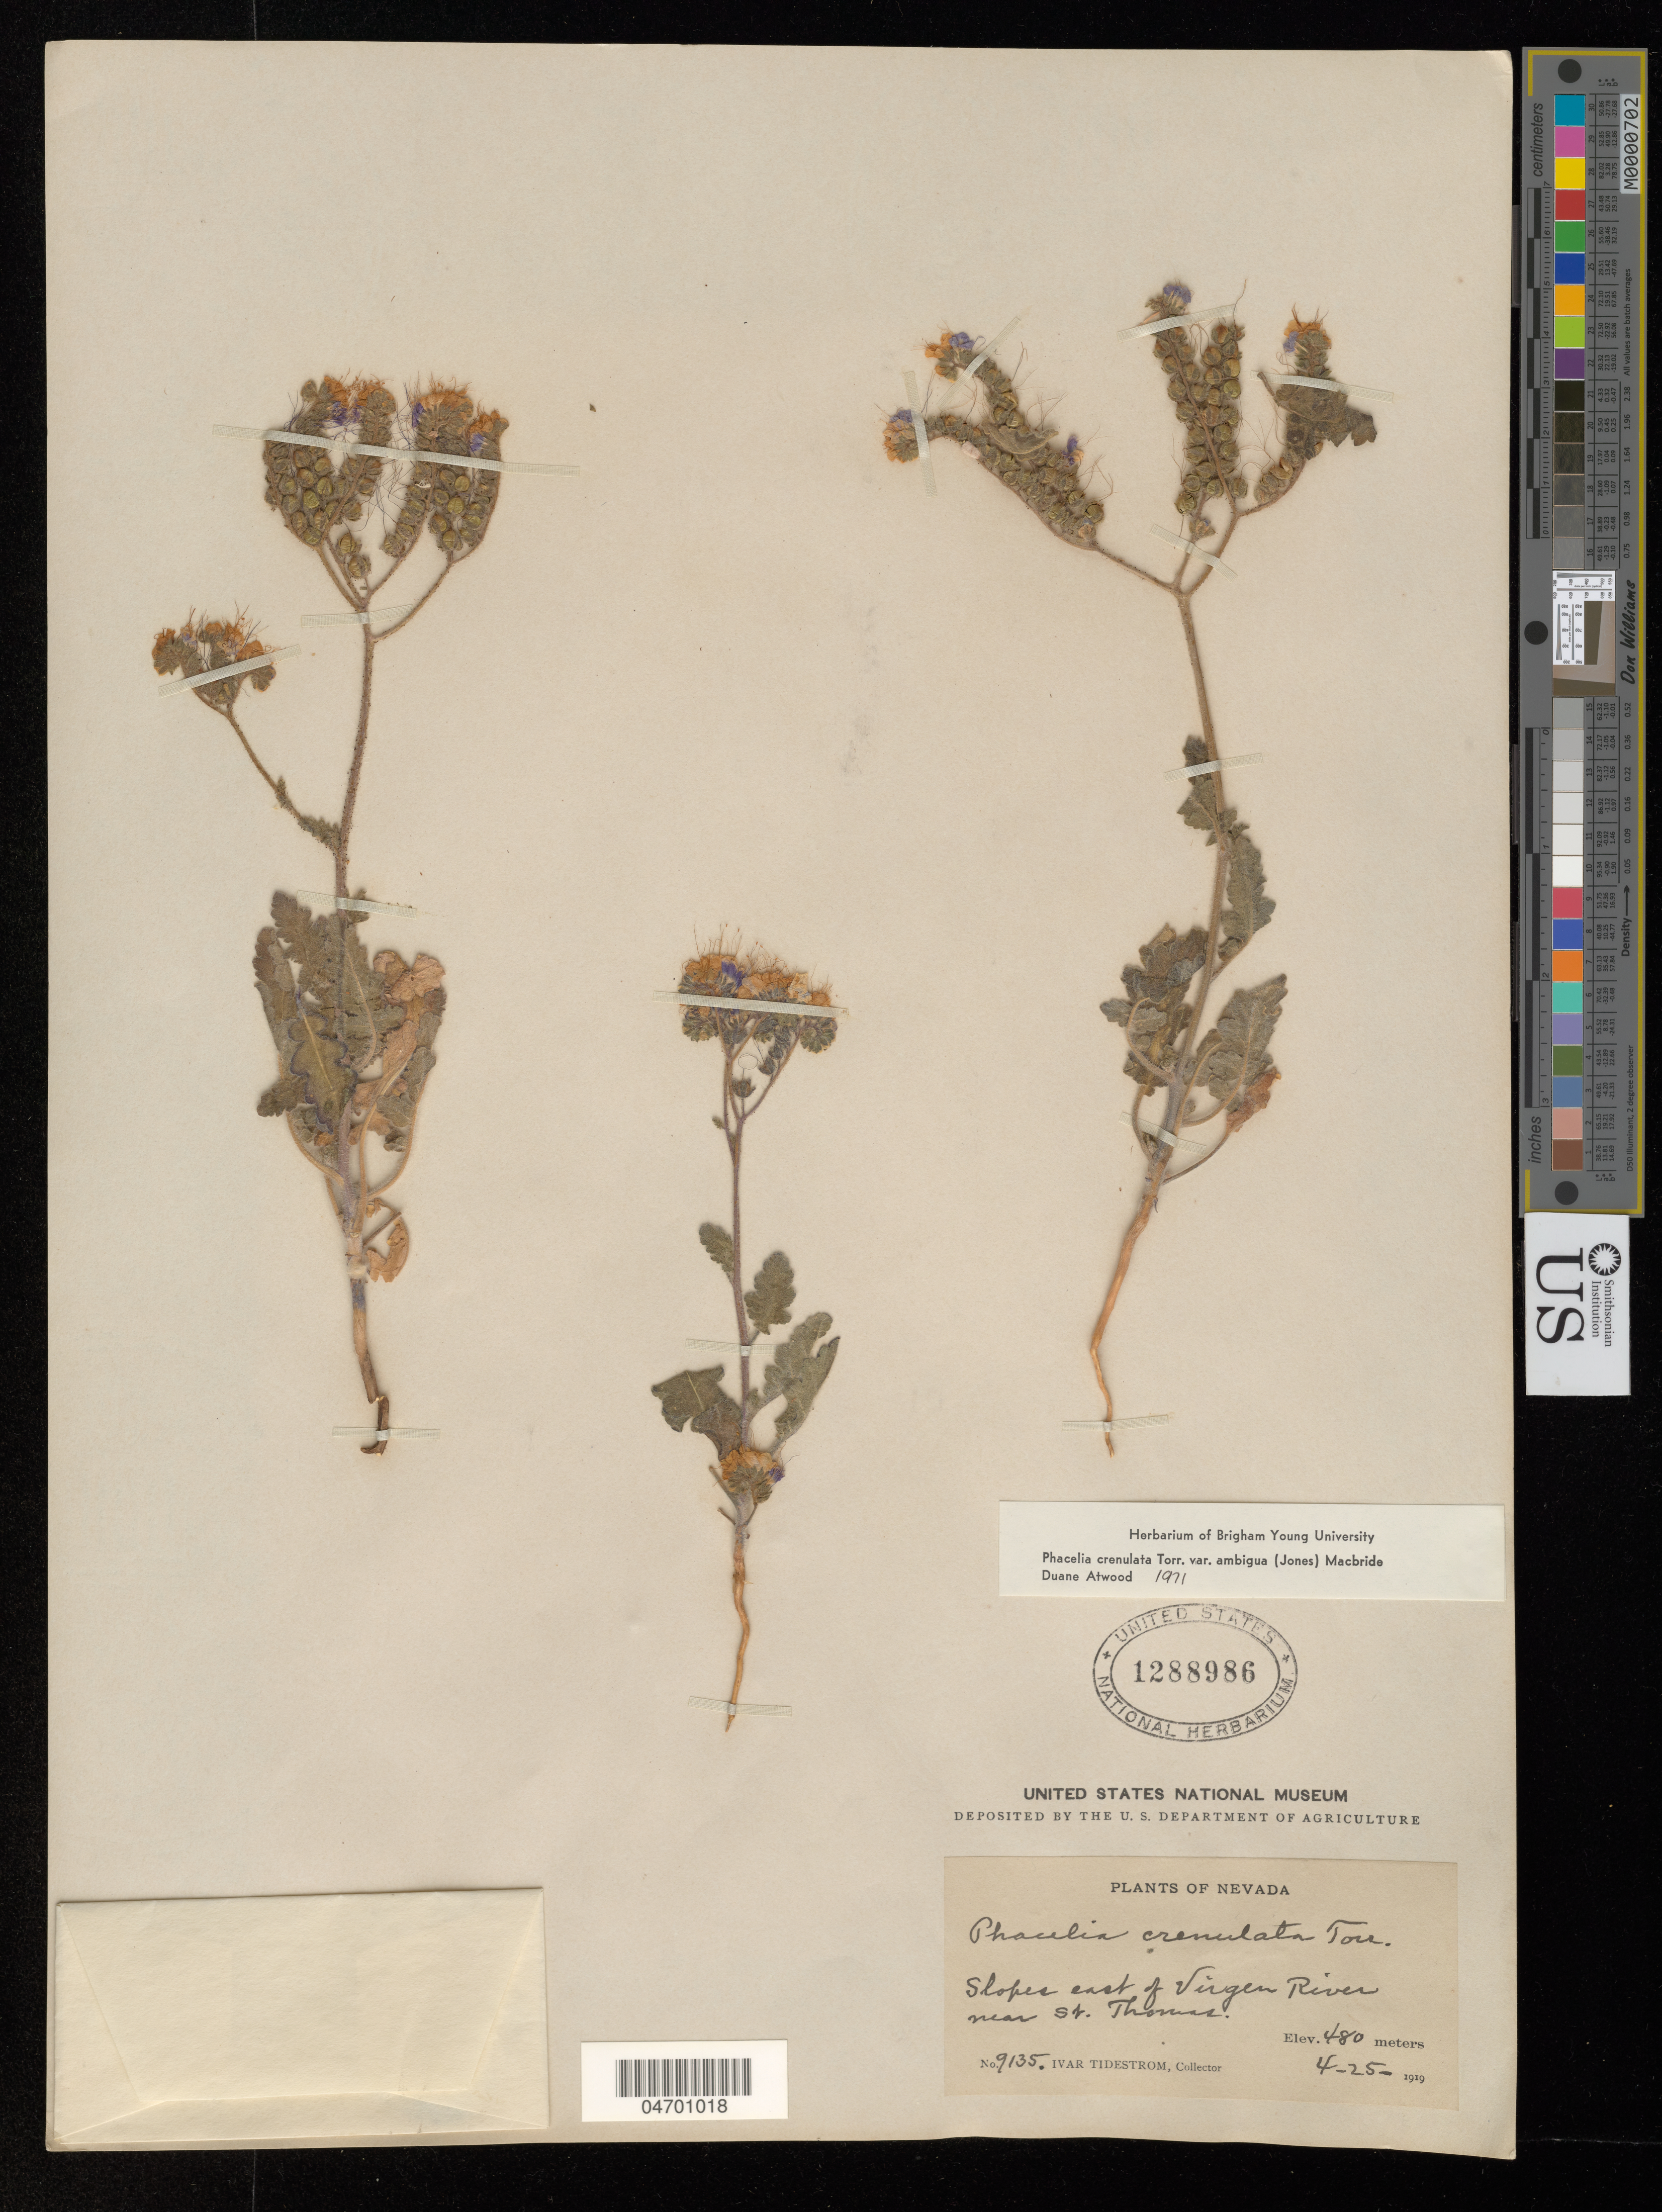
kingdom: Plantae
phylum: Tracheophyta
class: Magnoliopsida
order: Boraginales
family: Hydrophyllaceae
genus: Phacelia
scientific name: Phacelia crenulata var. ambigua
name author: (M.E. Jones) J.F. Macbr.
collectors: I. F. Tidestrom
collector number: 9135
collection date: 1919-04-25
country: United States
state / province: Nevada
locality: Slopes east of Virgen River near St. Thomas.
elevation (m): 480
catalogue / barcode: US 1288986